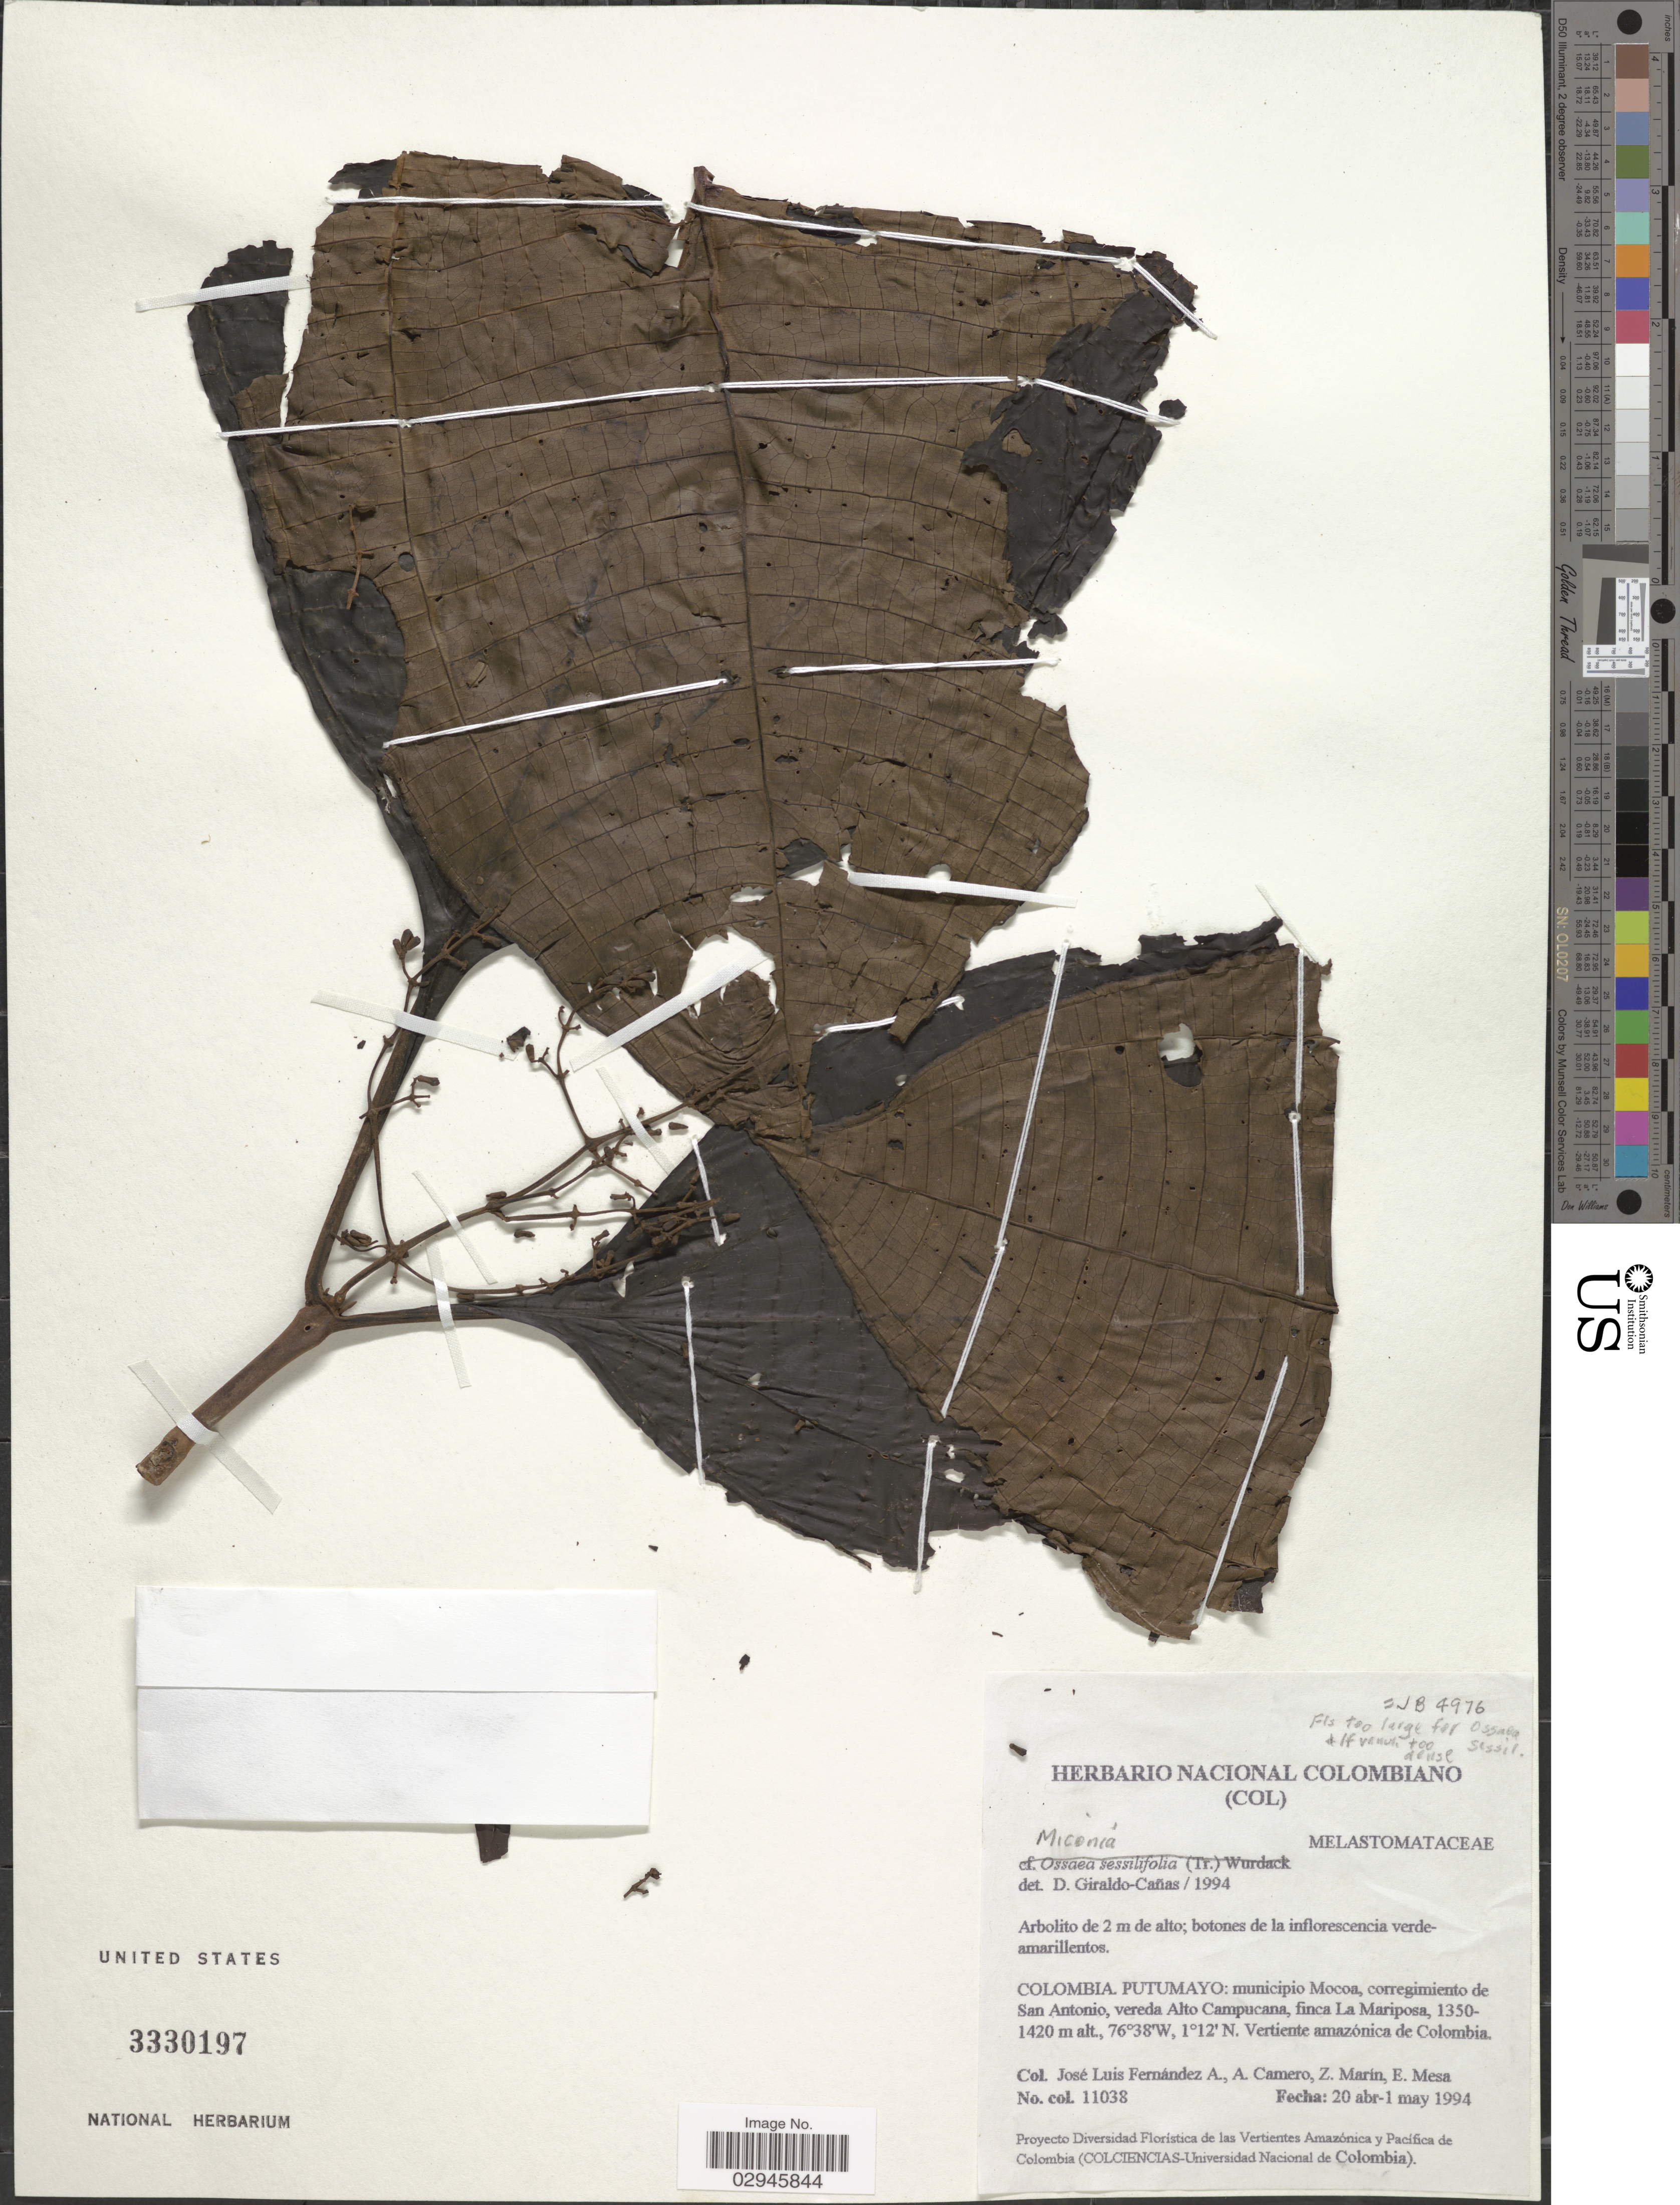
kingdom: Plantae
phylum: Tracheophyta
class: Magnoliopsida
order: Myrtales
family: Melastomataceae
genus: Miconia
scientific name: Miconia sp.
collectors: J. L. Fernández-Alonso, A. A. Camero, Z. Marin & E. Mesa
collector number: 11038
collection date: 1994-04-20/1994-05-01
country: Colombia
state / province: Putumayo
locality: Municipio Mocoa, corregimiento de San Antonio, vereda Alto Campucana, finca La Mariposa. Vertiente amazónica de Colombia.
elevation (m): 1350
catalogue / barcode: US 3330197